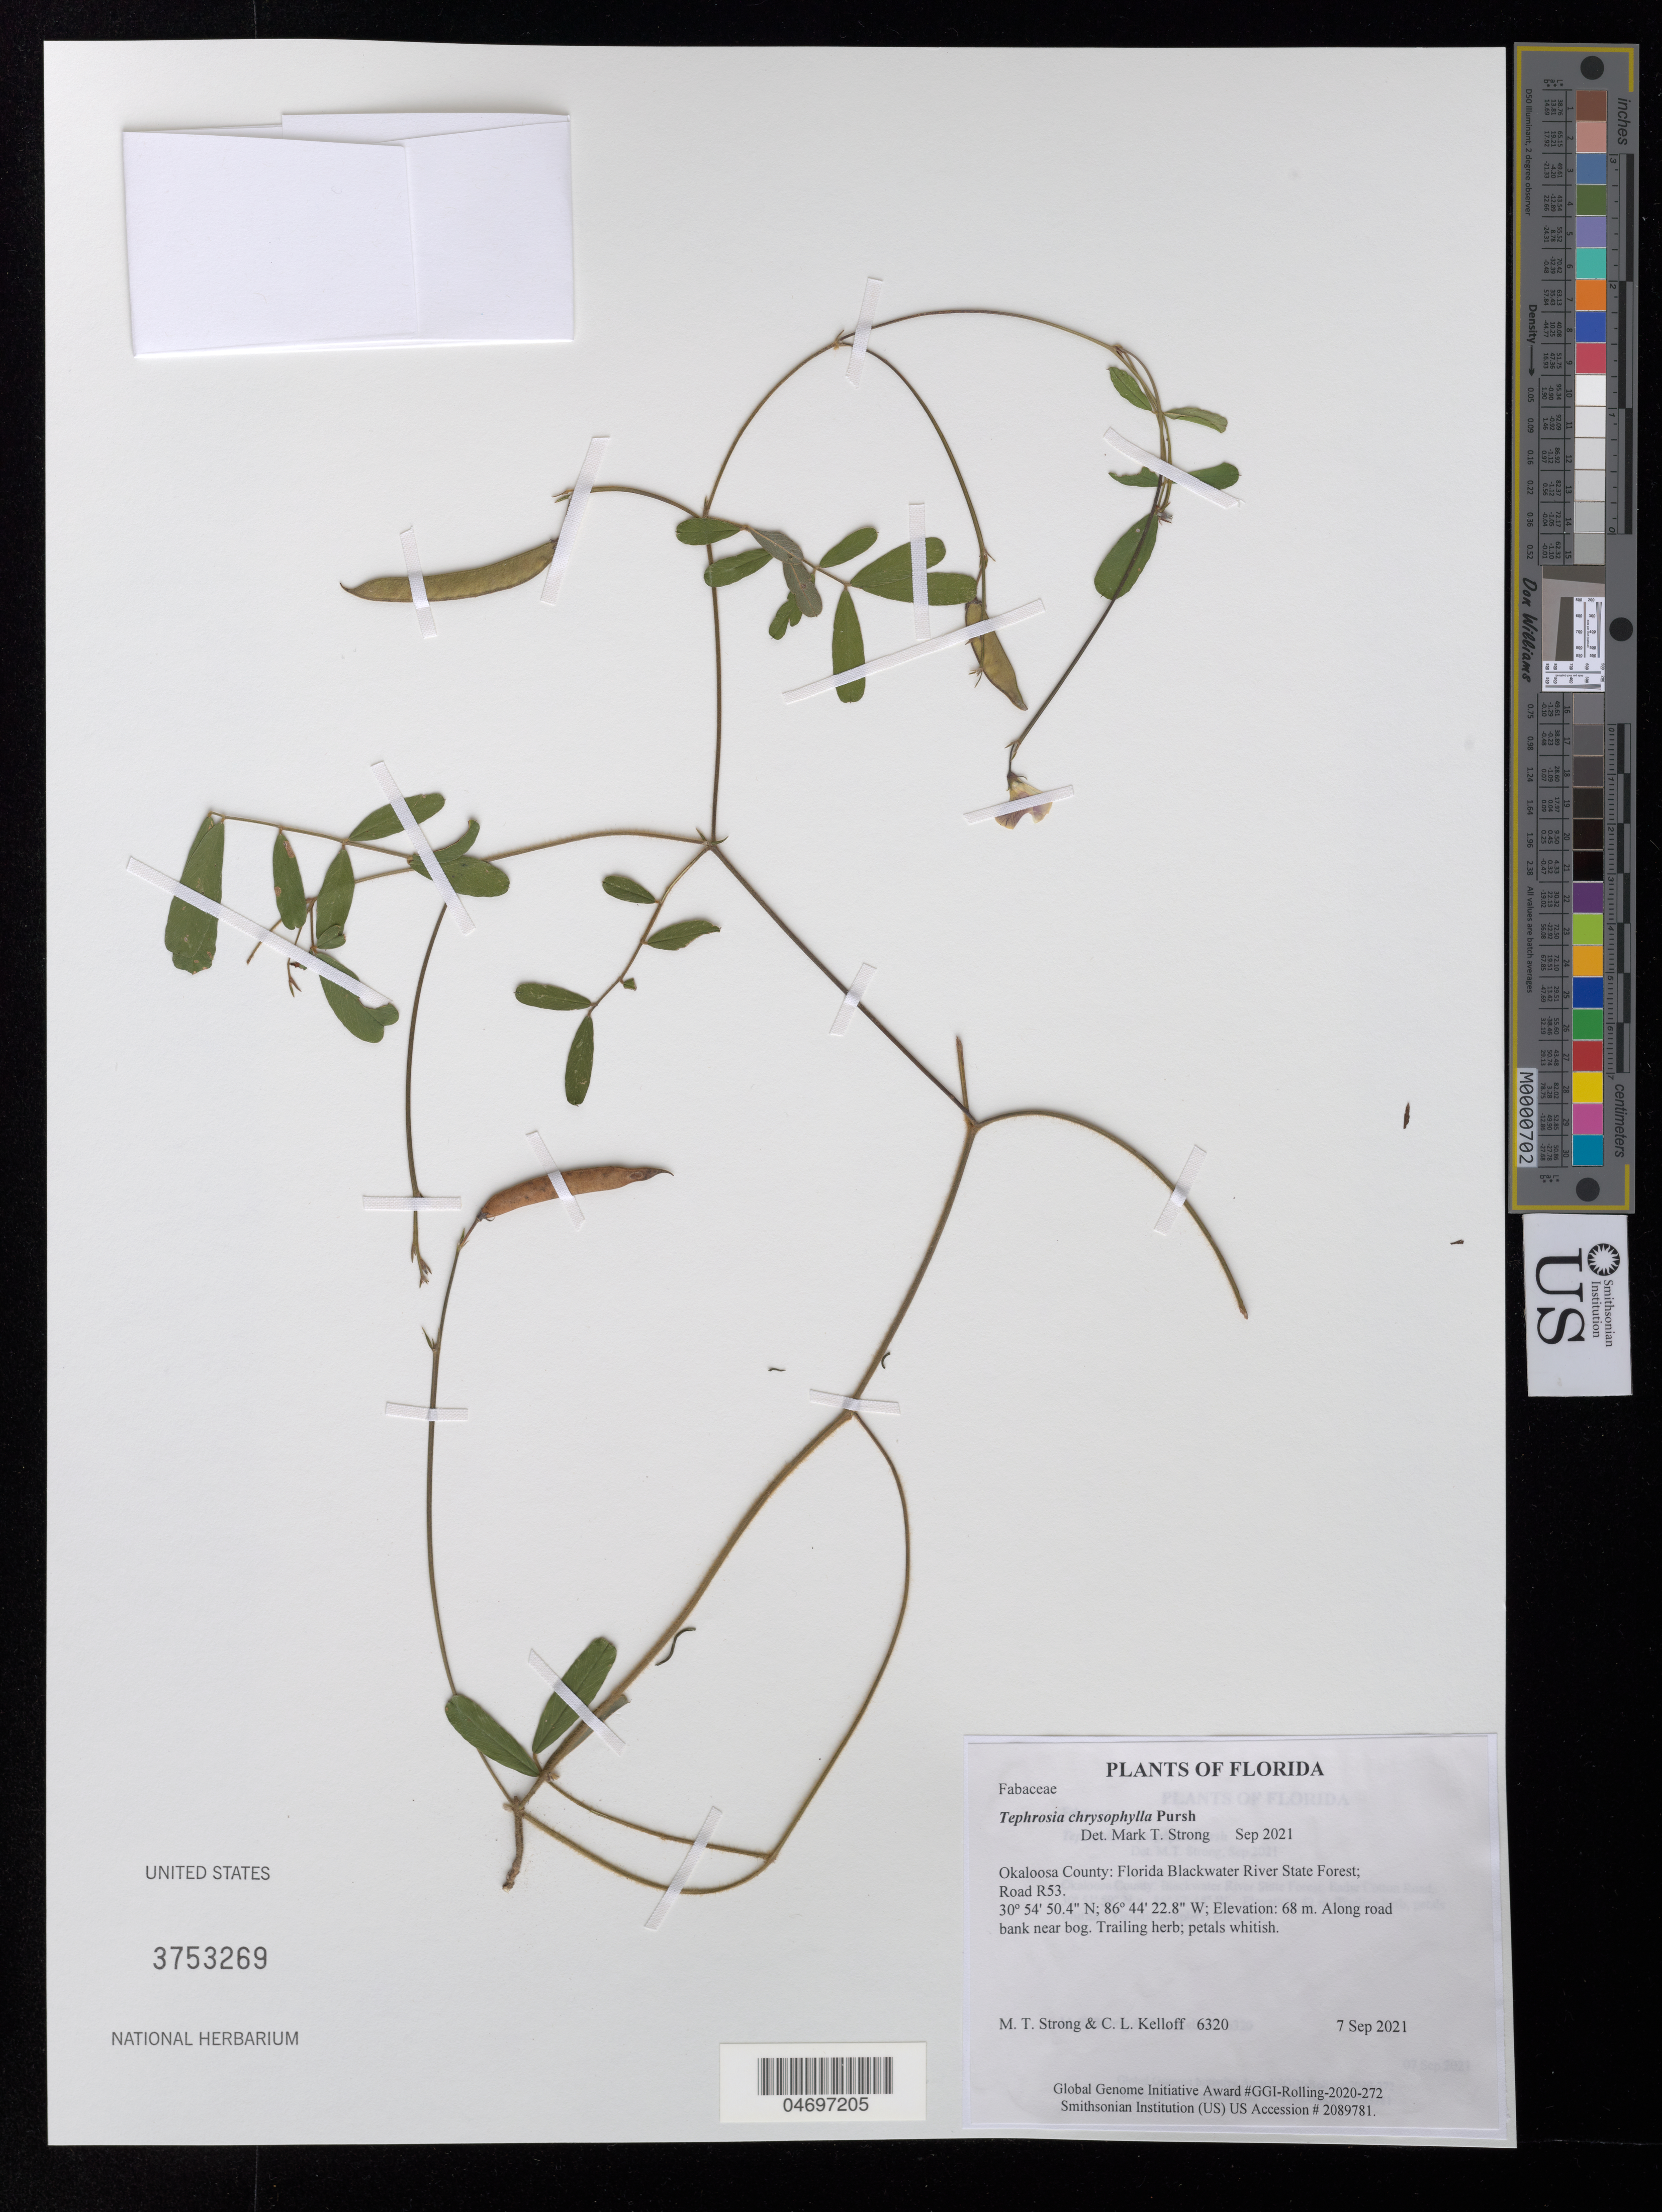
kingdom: Plantae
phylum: Tracheophyta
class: Magnoliopsida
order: Fabales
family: Fabaceae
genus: Tephrosia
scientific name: Tephrosia chrysophylla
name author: Pursh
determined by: Strong, Mark T.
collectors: M. T. Strong & C. L. Kelloff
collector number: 6320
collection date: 2021-09-07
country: United States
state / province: Florida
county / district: Okaloosa County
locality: Florida Blackwater River State Forest; Road R53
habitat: Along road bank near bog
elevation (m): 68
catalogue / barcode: US 3753269